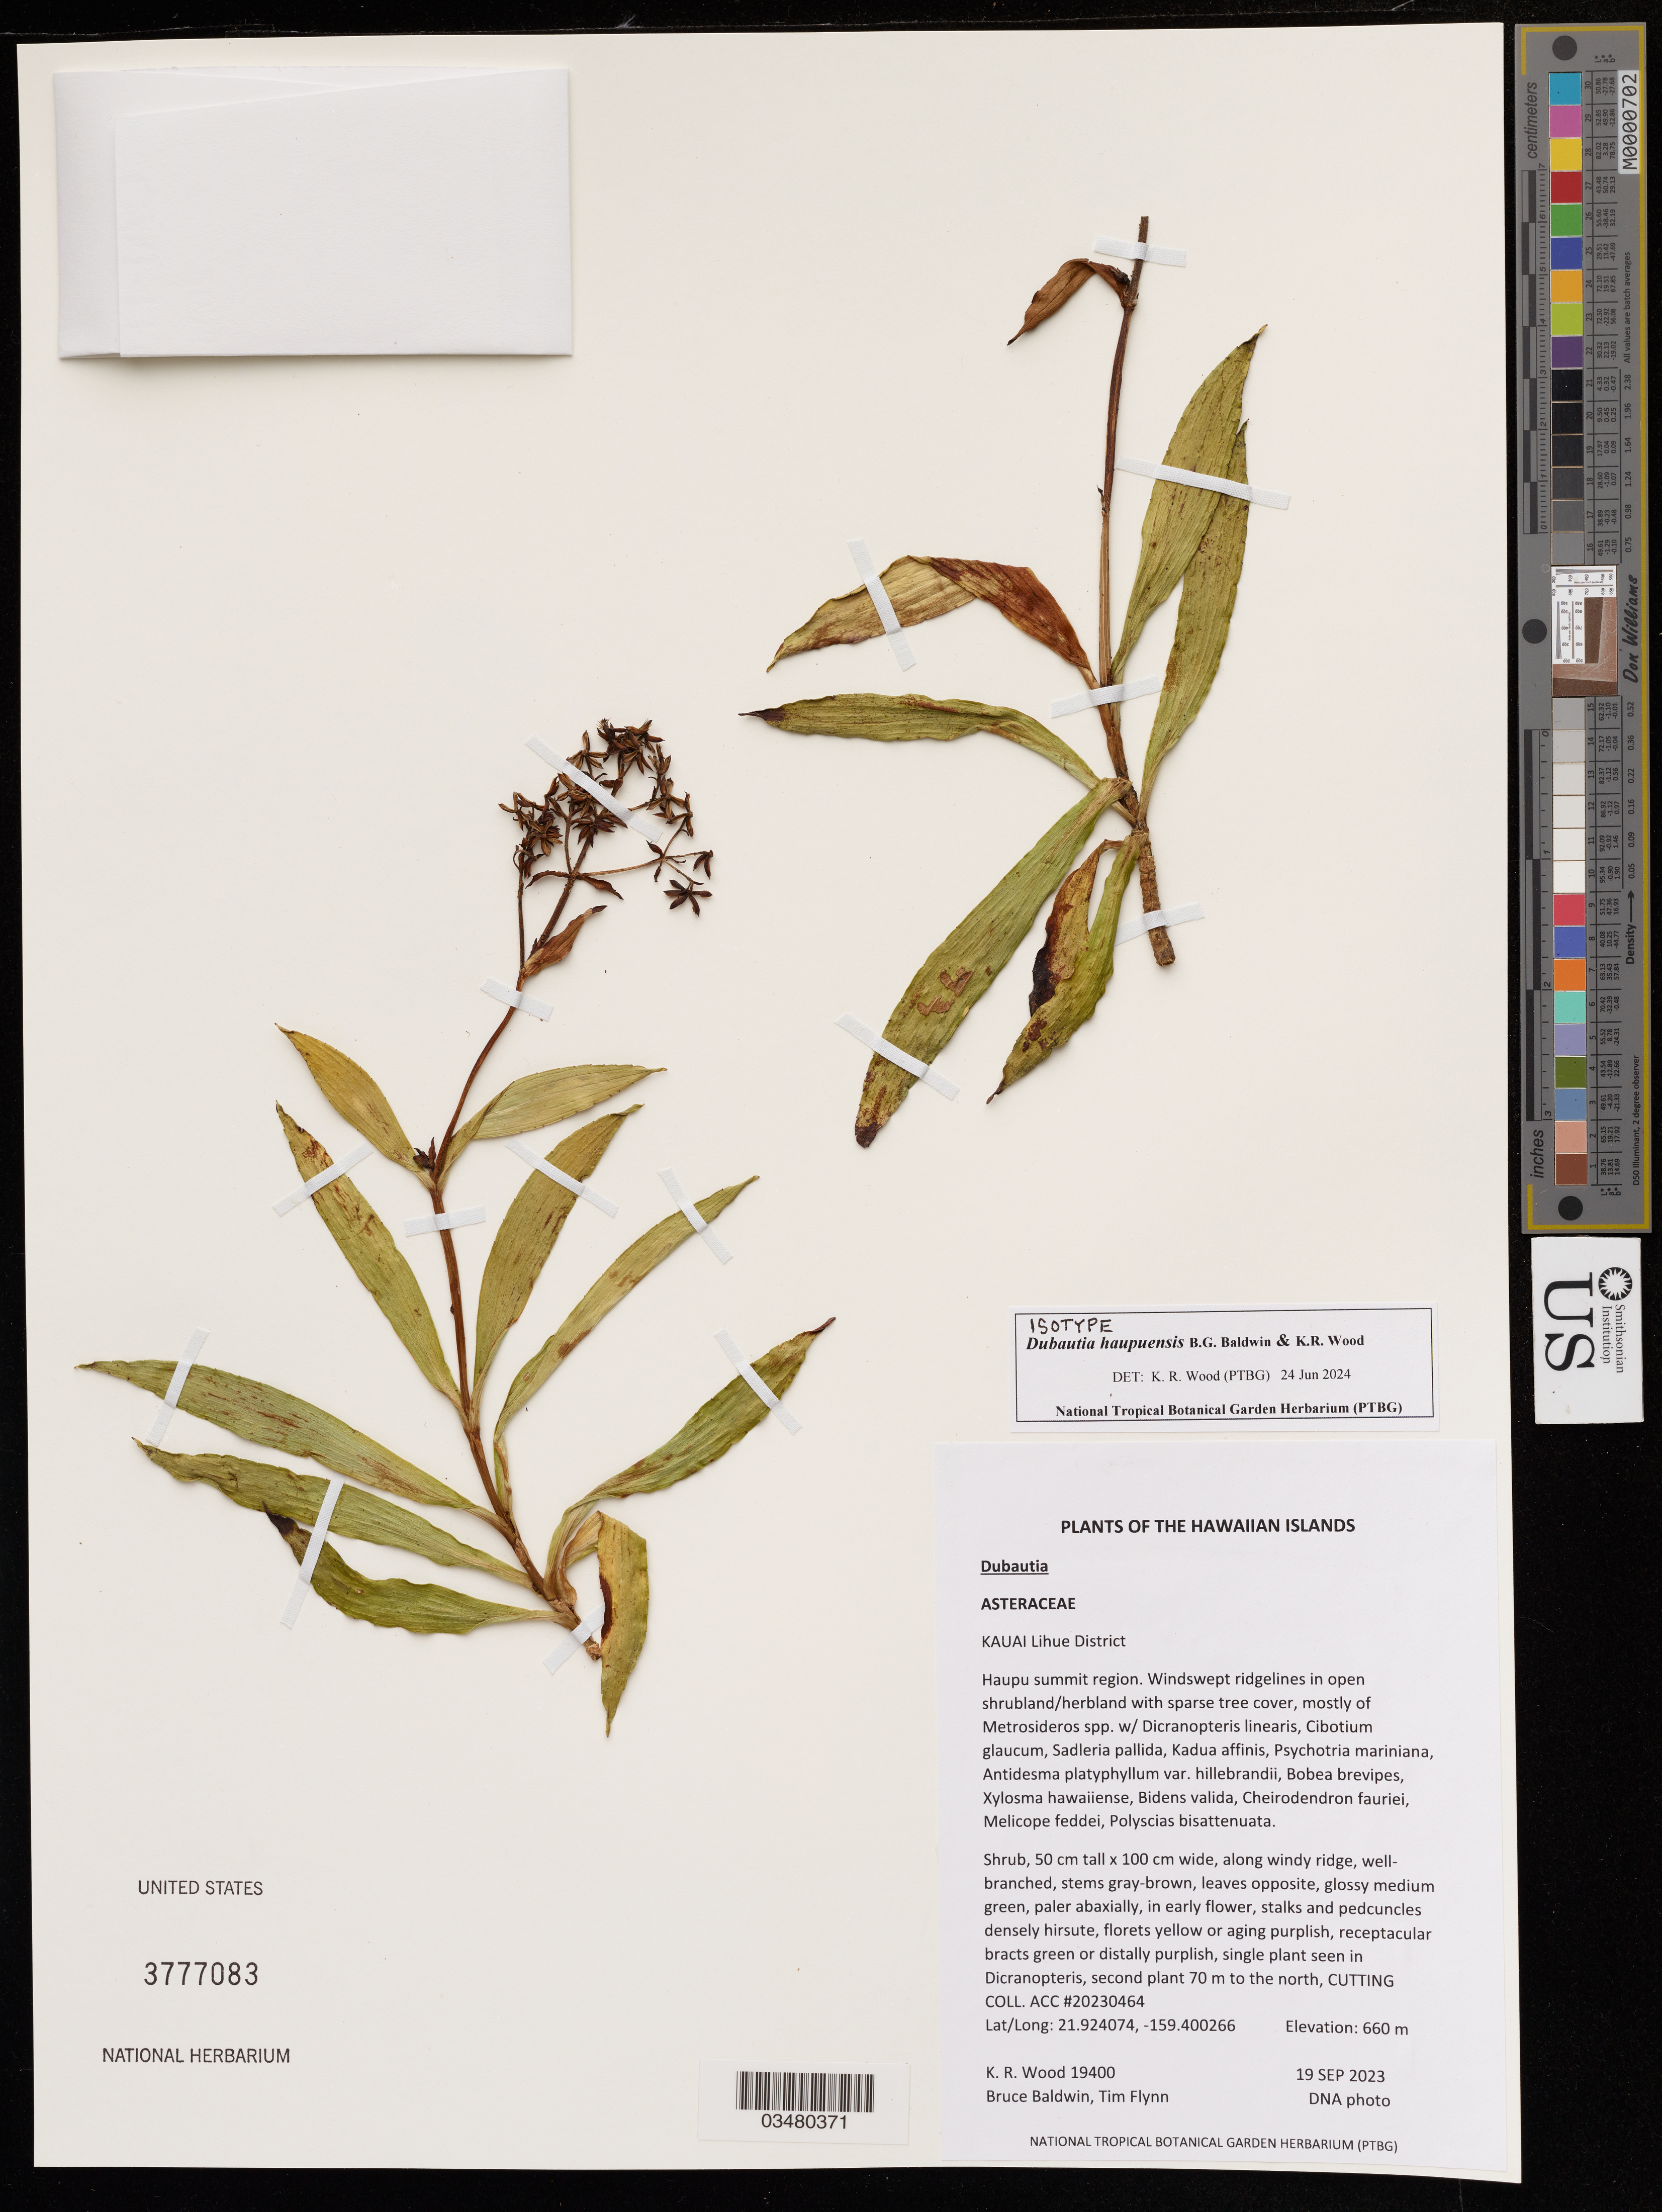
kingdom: Plantae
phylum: Tracheophyta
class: Magnoliopsida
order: Asterales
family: Asteraceae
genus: Dubautia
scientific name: Dubautia haupuensis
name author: B.G. Baldwin & K.R. Wood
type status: Isotype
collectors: R. Wood, B. Baldwin & T. W. Flynn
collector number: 19400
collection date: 2023-09-19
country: United States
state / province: Hawaii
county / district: Kaua'i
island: Kaua'i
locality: Lihue District, Haupu summit region, windswept ridgelines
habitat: Oen shrubland/herbland with sparse tree cover.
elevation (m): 660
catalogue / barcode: US 3777083